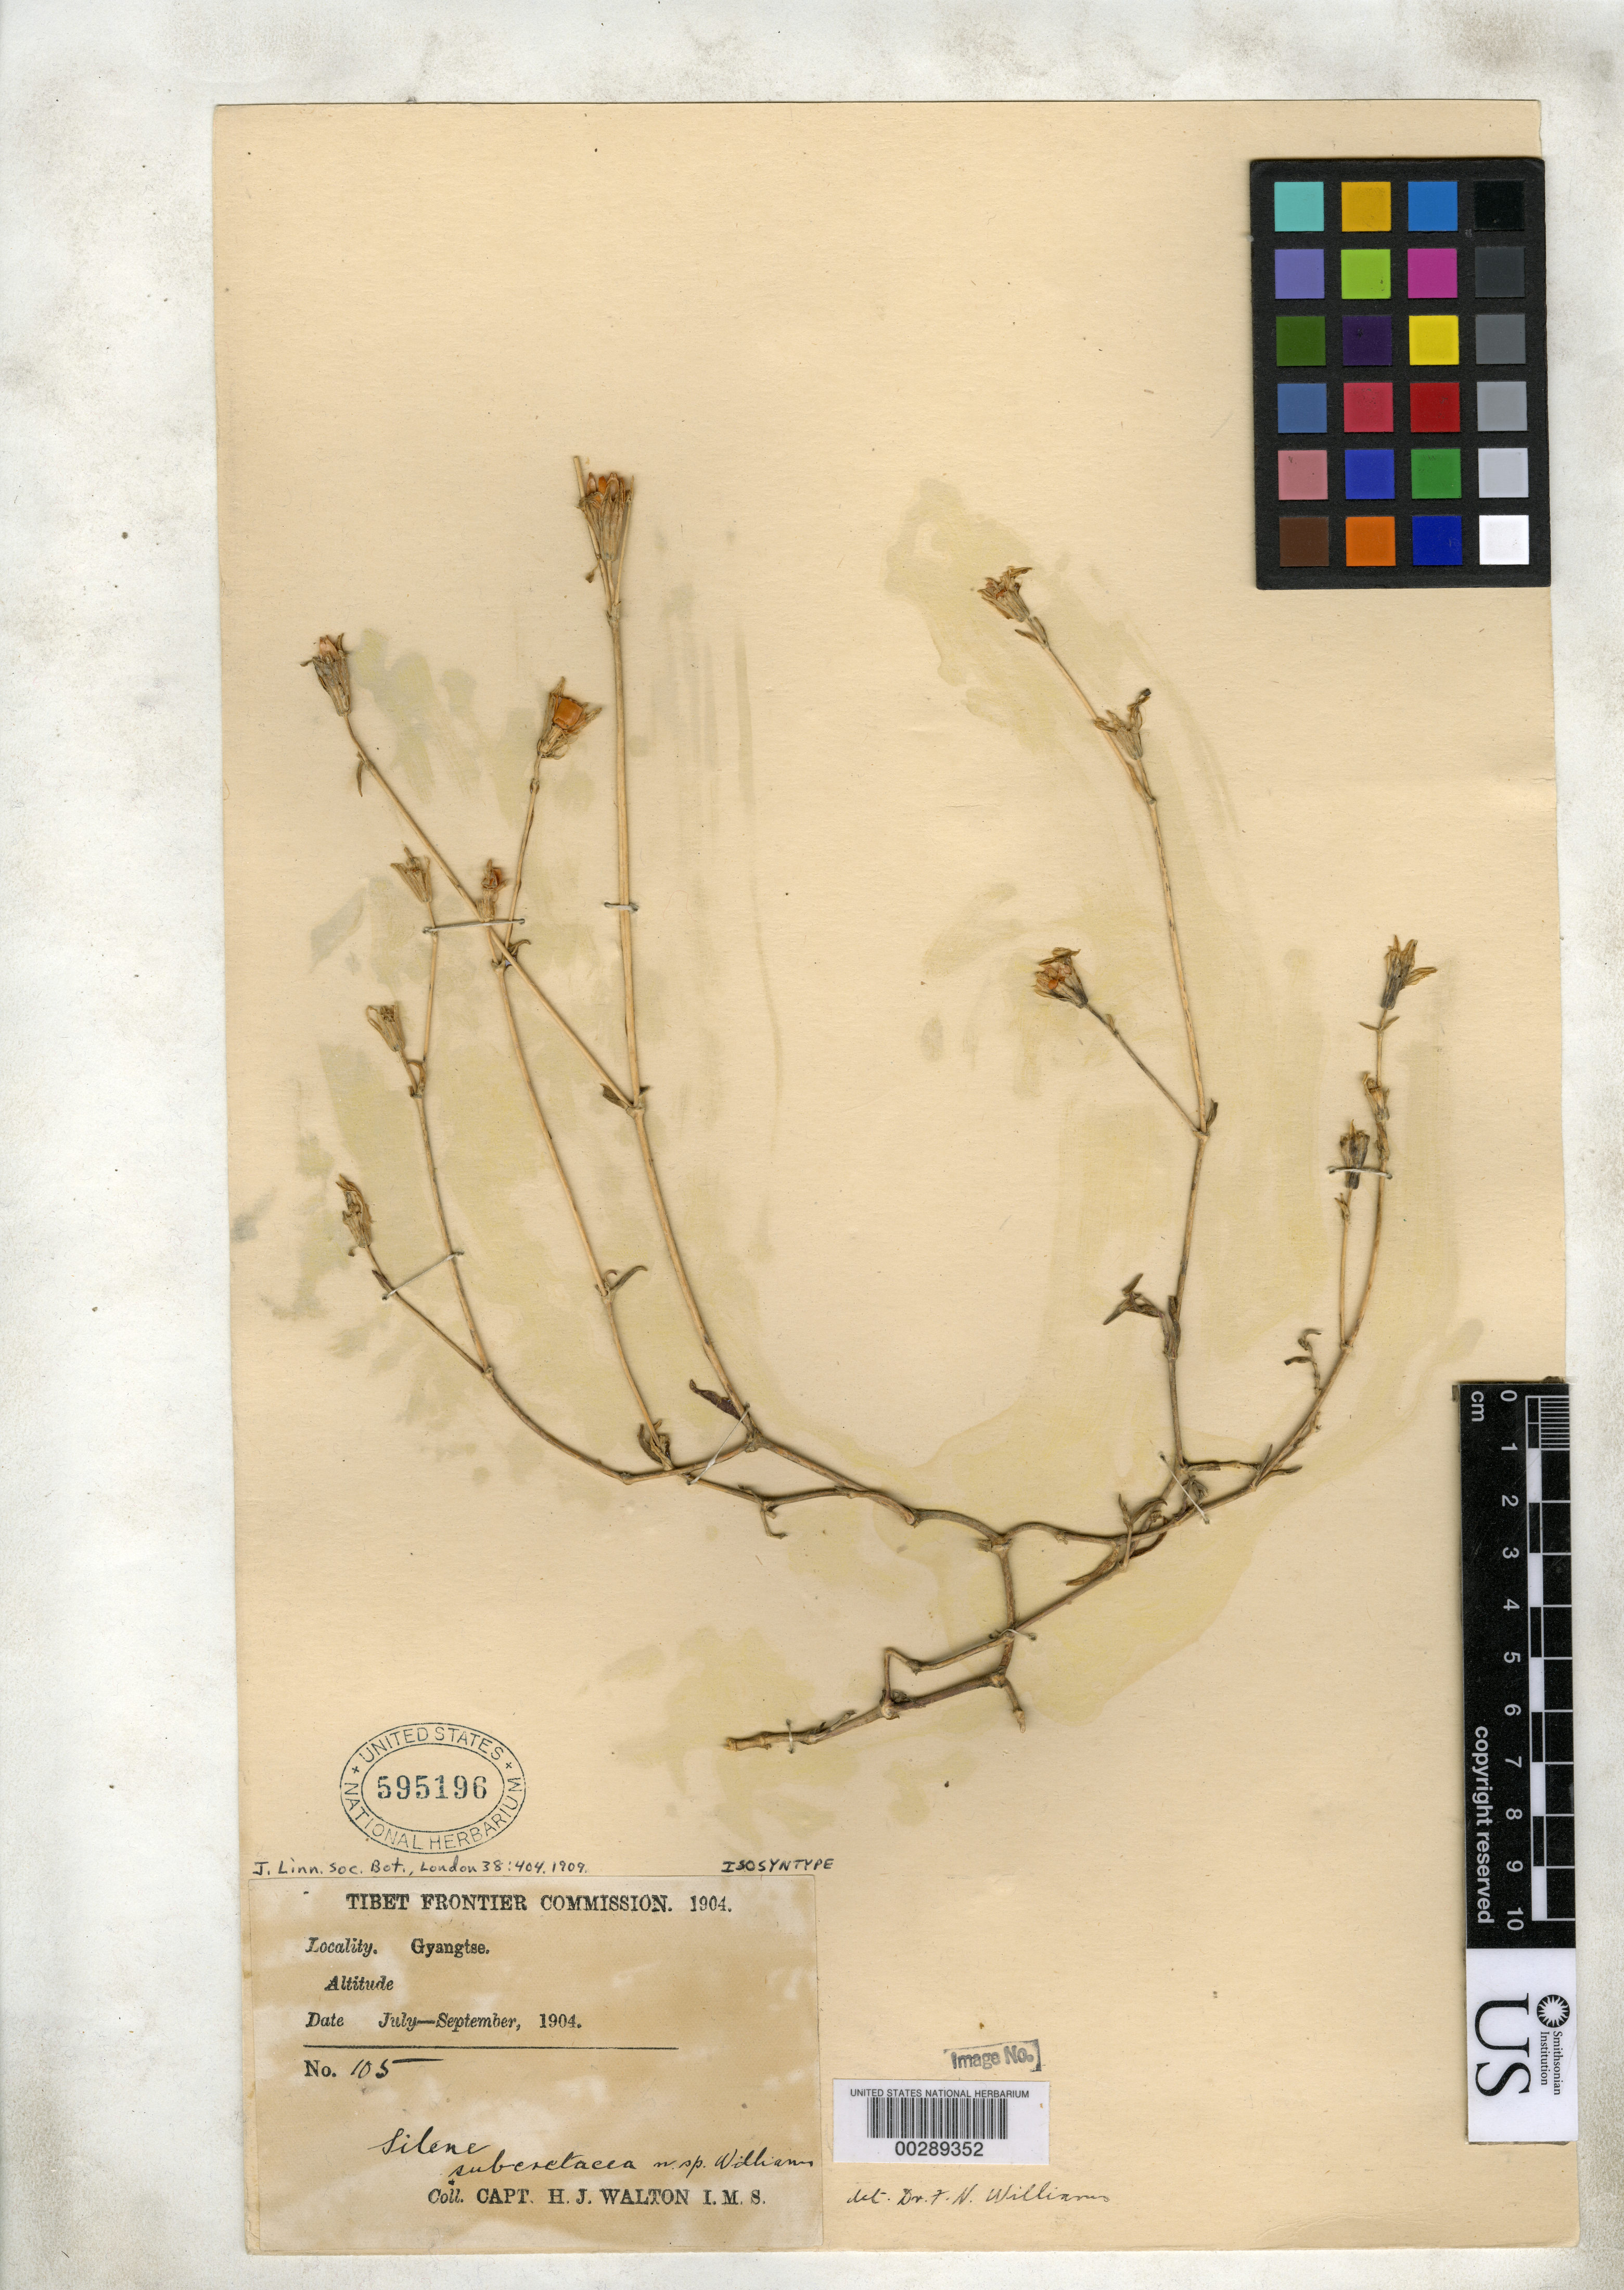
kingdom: Plantae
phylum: Tracheophyta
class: Magnoliopsida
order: Caryophyllales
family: Caryophyllaceae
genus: Silene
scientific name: Silene subcretacea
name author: N.H. Williams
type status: Isosyntype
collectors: H. Walton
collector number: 105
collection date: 1904-07/1904-09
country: China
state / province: Xizang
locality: Gyangtse.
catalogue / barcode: US 595196